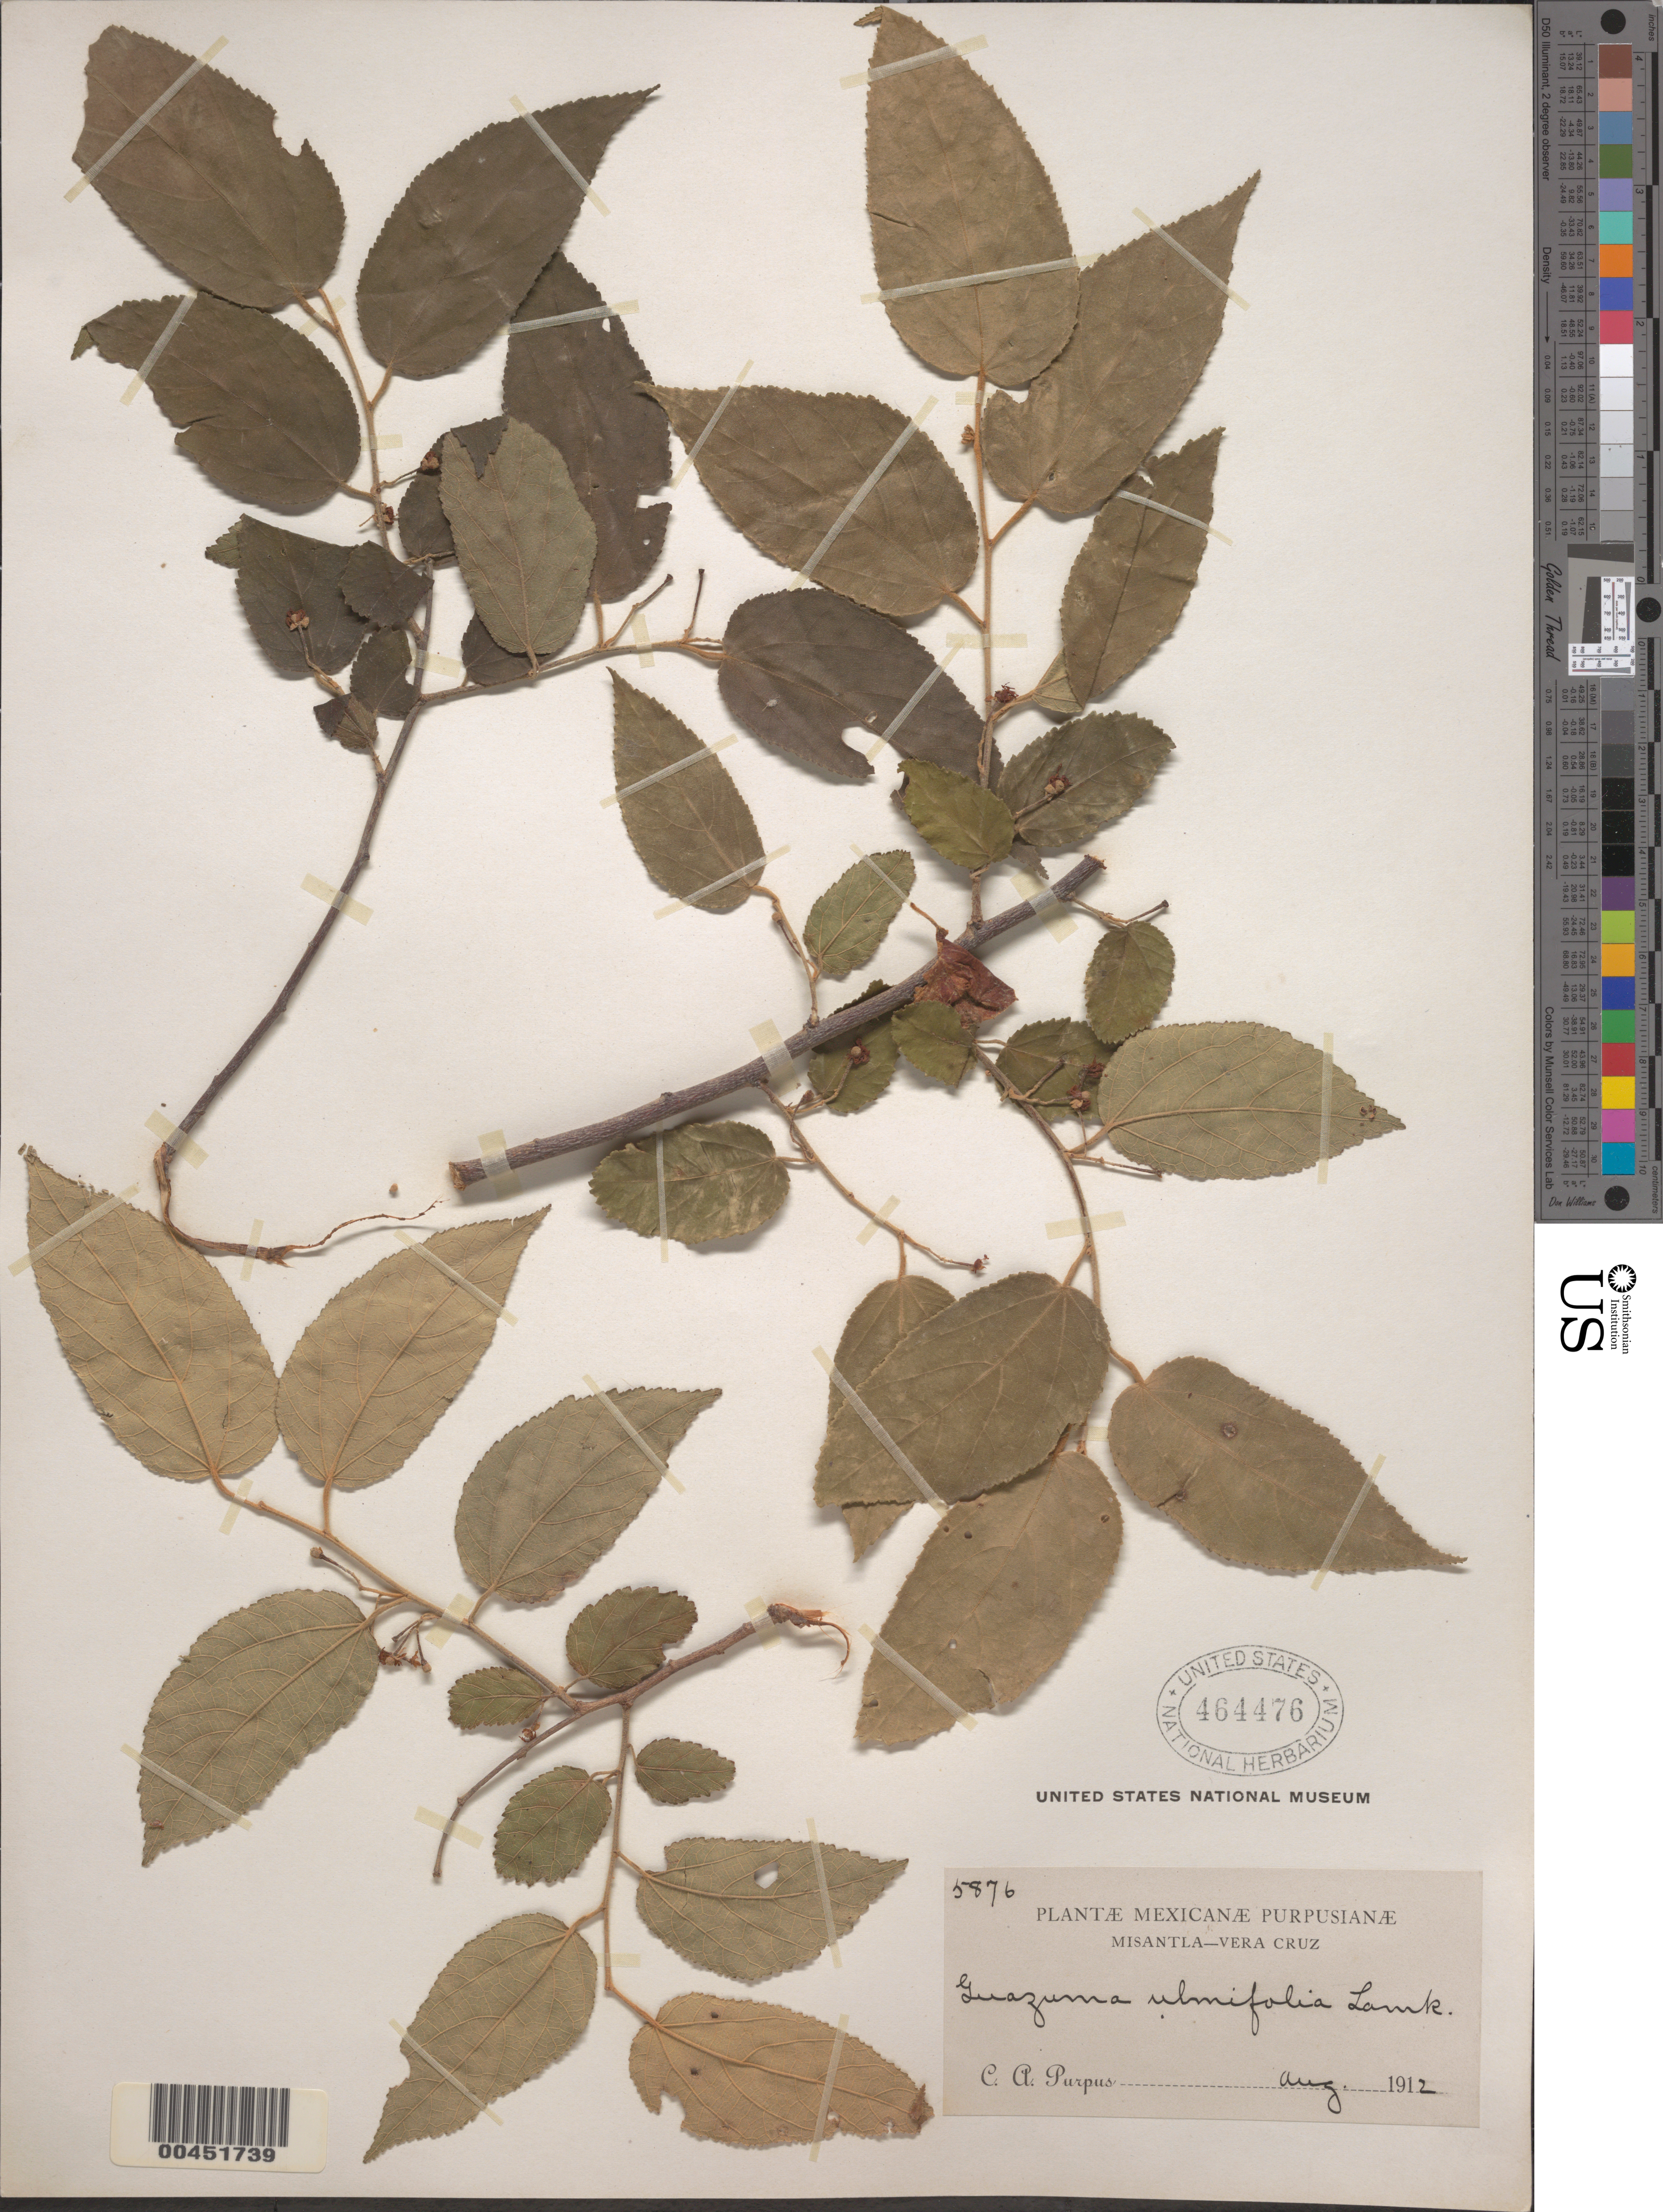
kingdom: Plantae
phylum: Tracheophyta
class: Magnoliopsida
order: Malvales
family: Malvaceae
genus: Guazuma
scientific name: Guazuma ulmifolia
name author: Lam.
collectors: J. A. Purpus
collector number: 5876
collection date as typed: Aug 1912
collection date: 1912-08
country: Mexico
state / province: Veracruz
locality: Misantla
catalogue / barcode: US 464476